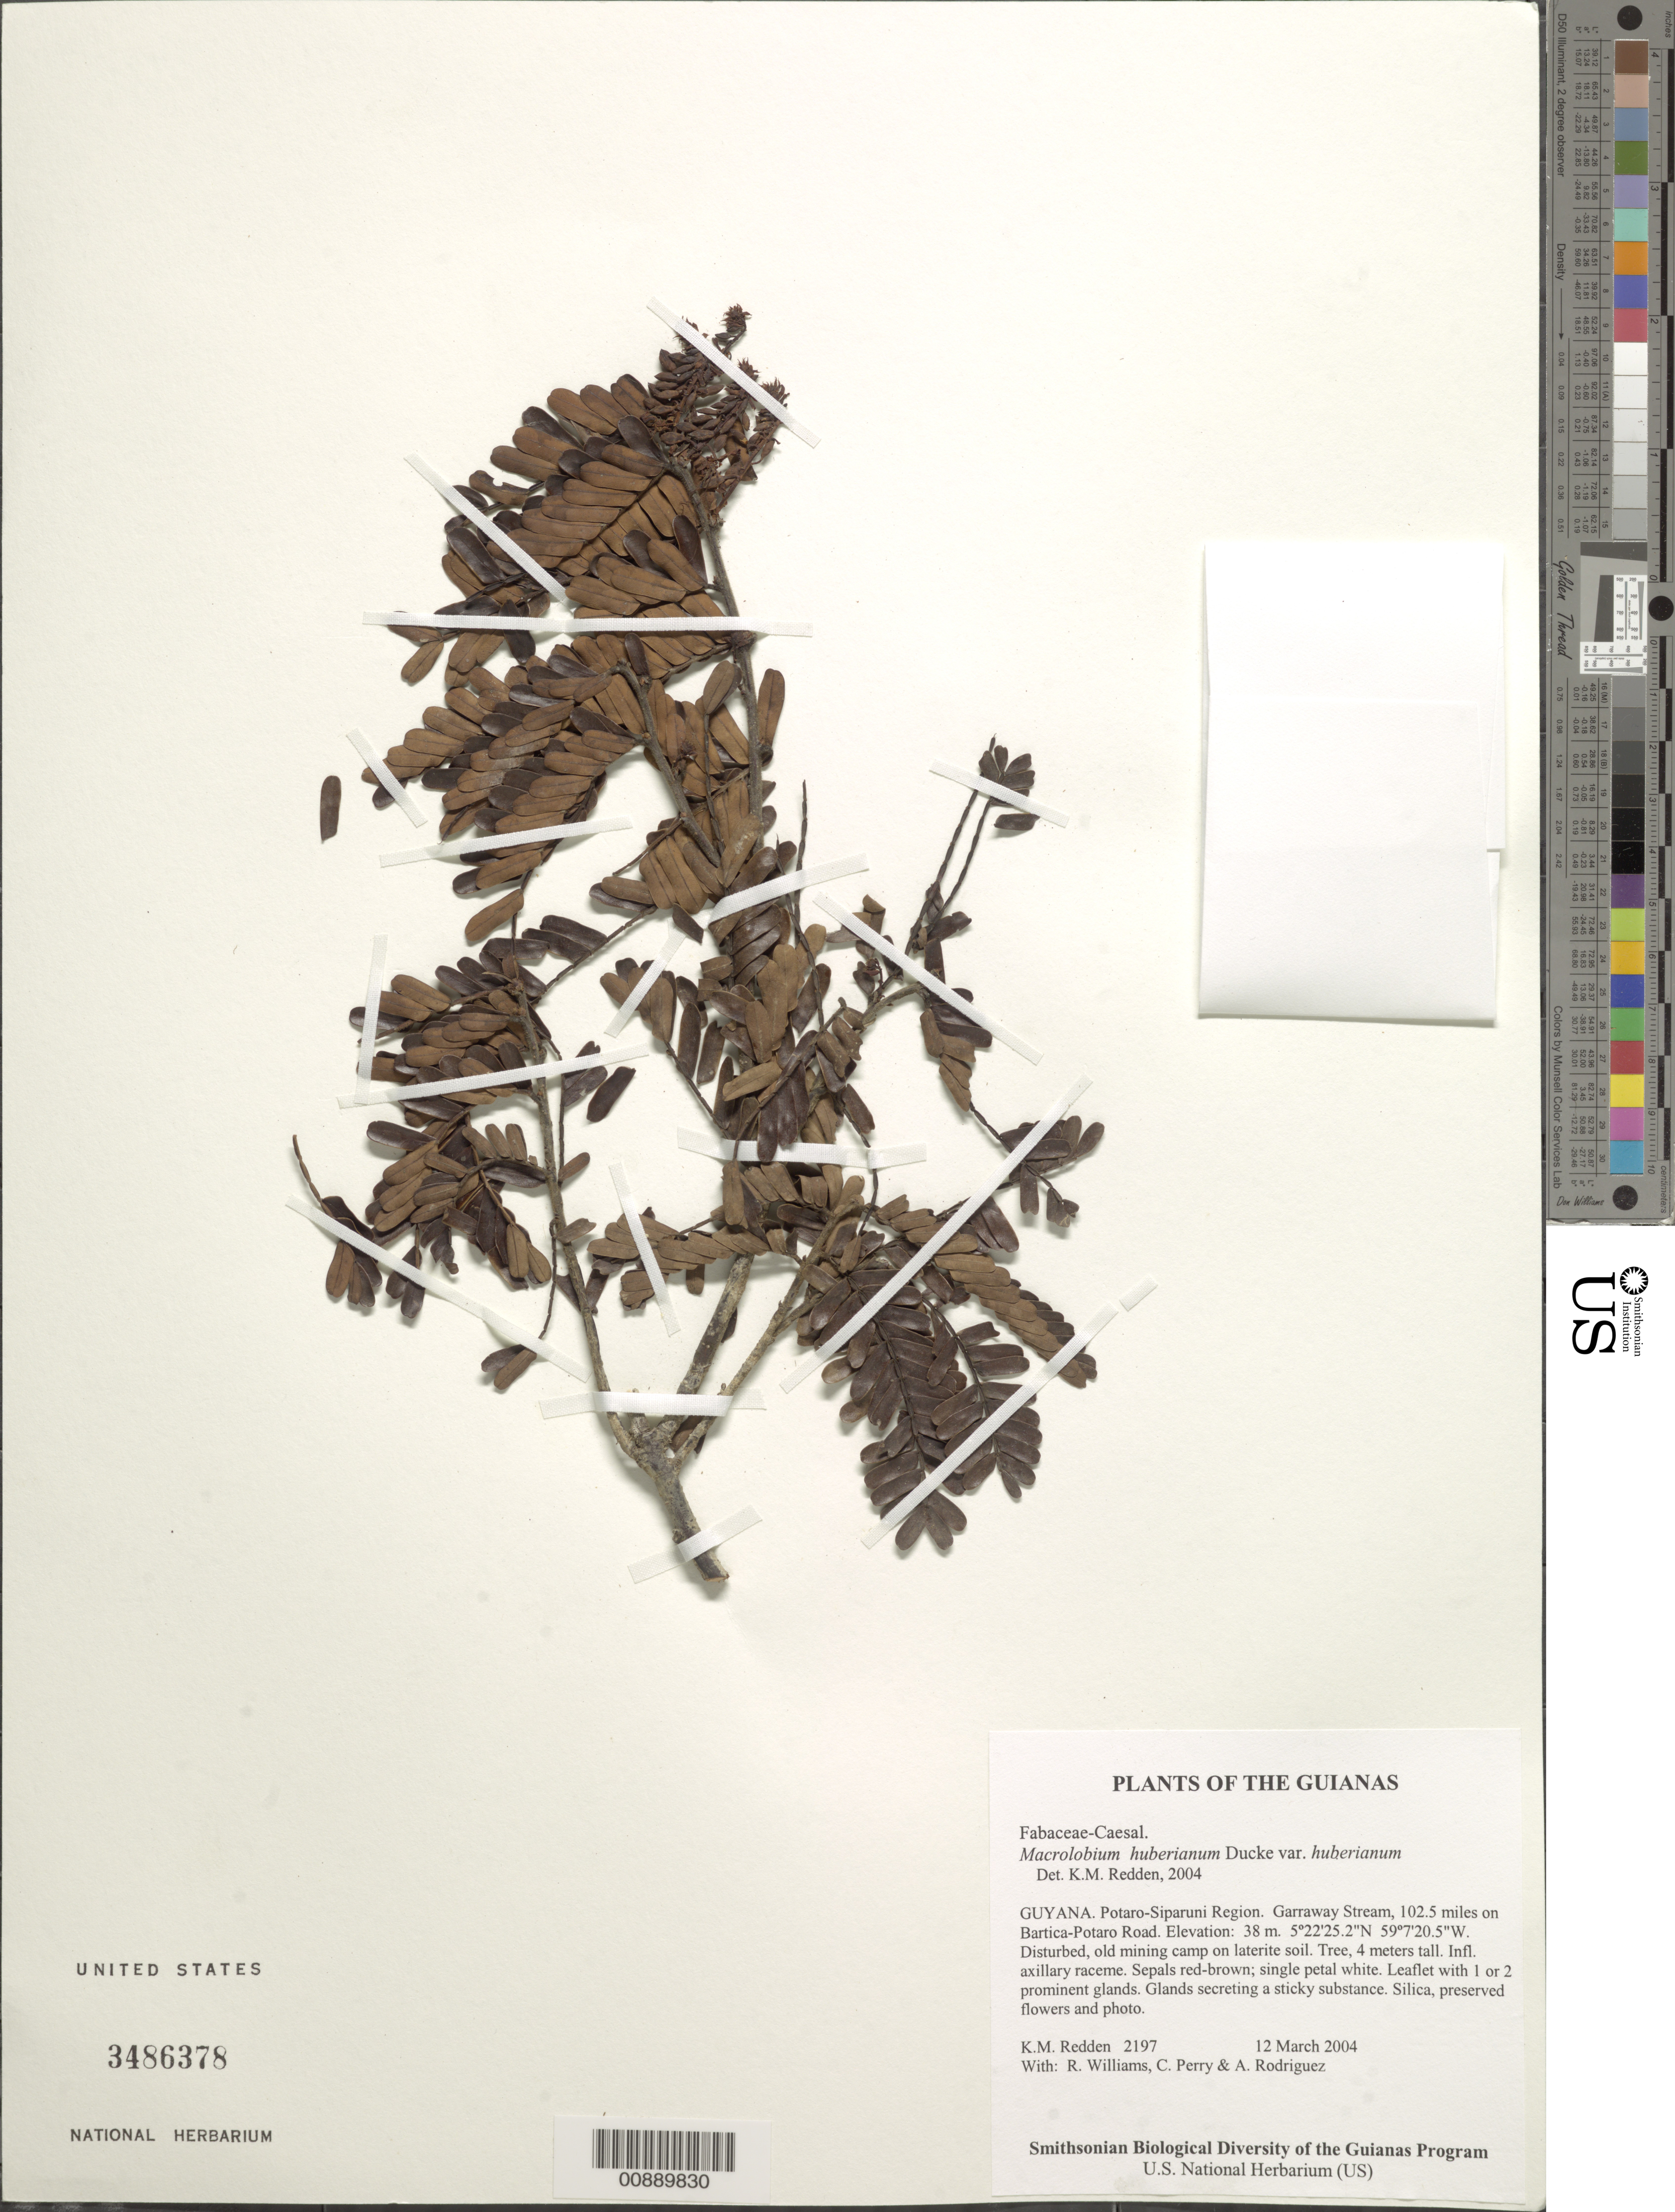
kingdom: Plantae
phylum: Tracheophyta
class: Magnoliopsida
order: Fabales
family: Fabaceae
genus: Macrolobium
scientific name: Macrolobium huberianum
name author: Ducke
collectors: K. M. Redden, R. Williams, C. Perry & A. Rodriguez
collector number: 2197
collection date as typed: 12 March 2004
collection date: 2004-03-12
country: Guyana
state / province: Potaro-Siparuni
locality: Garraway Stream, 102.5 miles on Bartica-Potaro Road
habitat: Disturbed, old mining camp on laterite soil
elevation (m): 38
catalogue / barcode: US 3486378